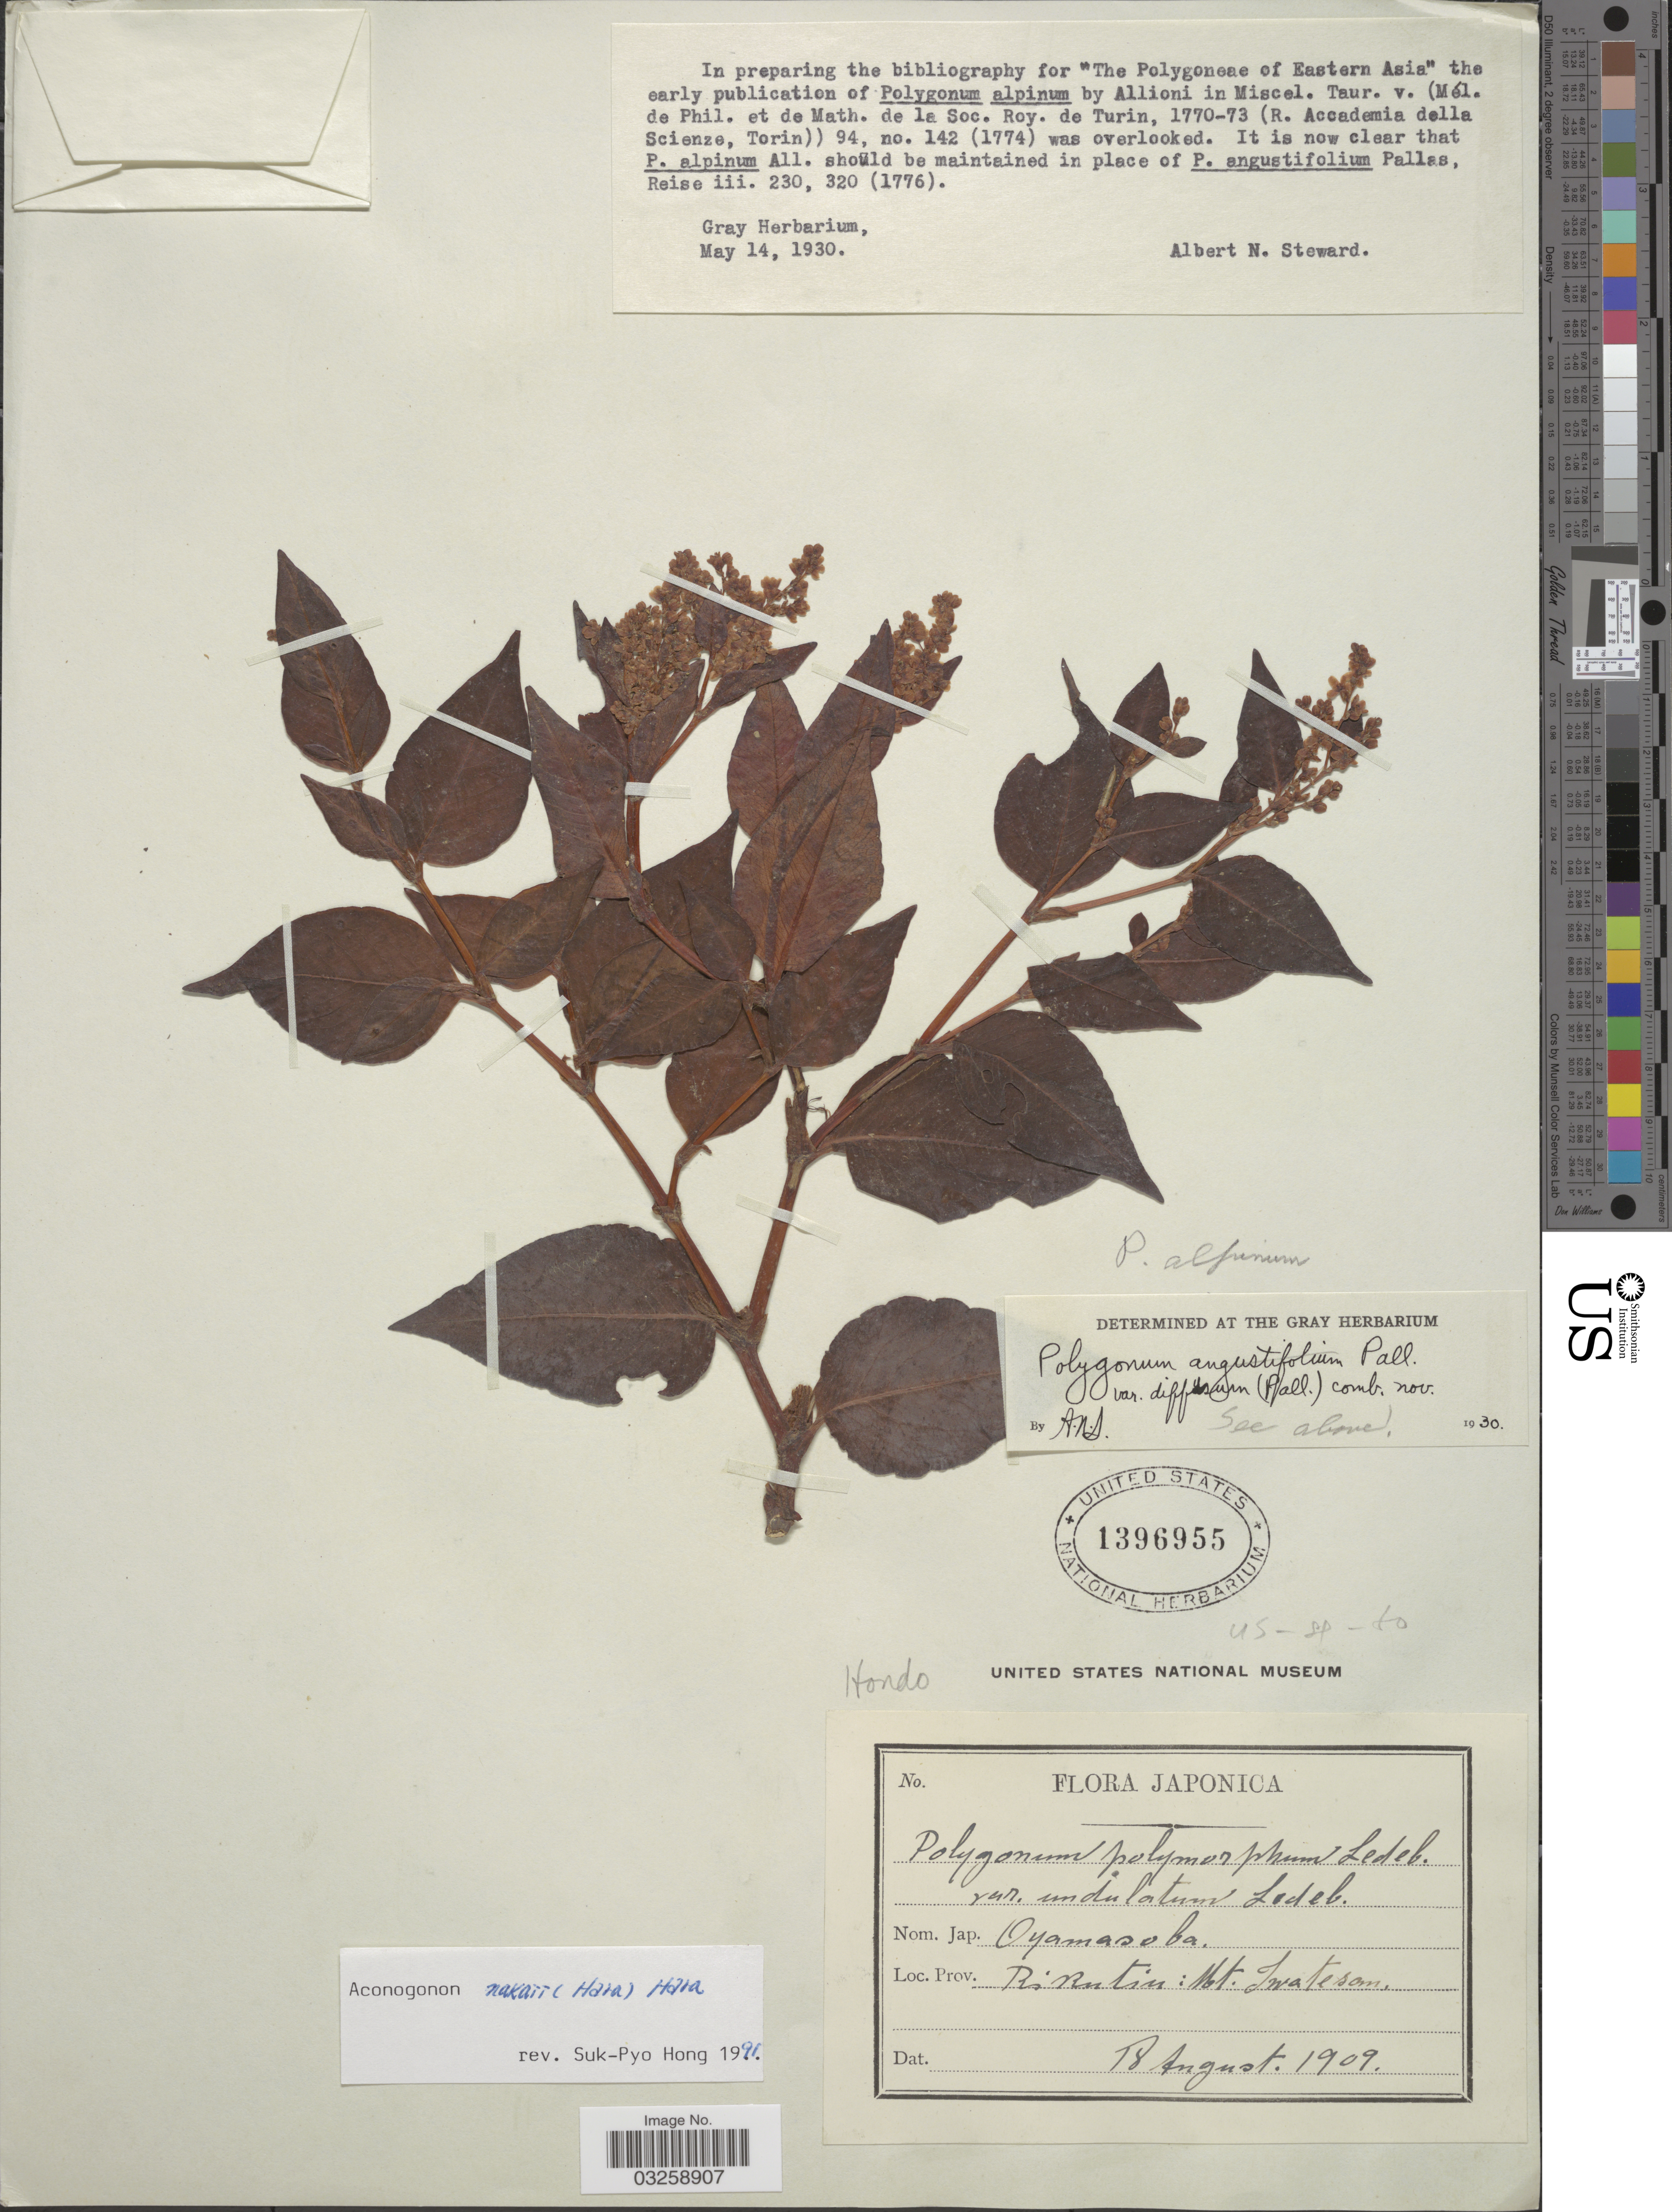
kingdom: Plantae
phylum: Tracheophyta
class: Magnoliopsida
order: Caryophyllales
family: Polygonaceae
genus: Polygonum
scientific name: Polygonum nakaii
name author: (H. Hara) Ohwi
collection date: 1909-08-18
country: Japan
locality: Rirutiu: Mt. Iwatesom. Hondo.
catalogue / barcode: US 1396955